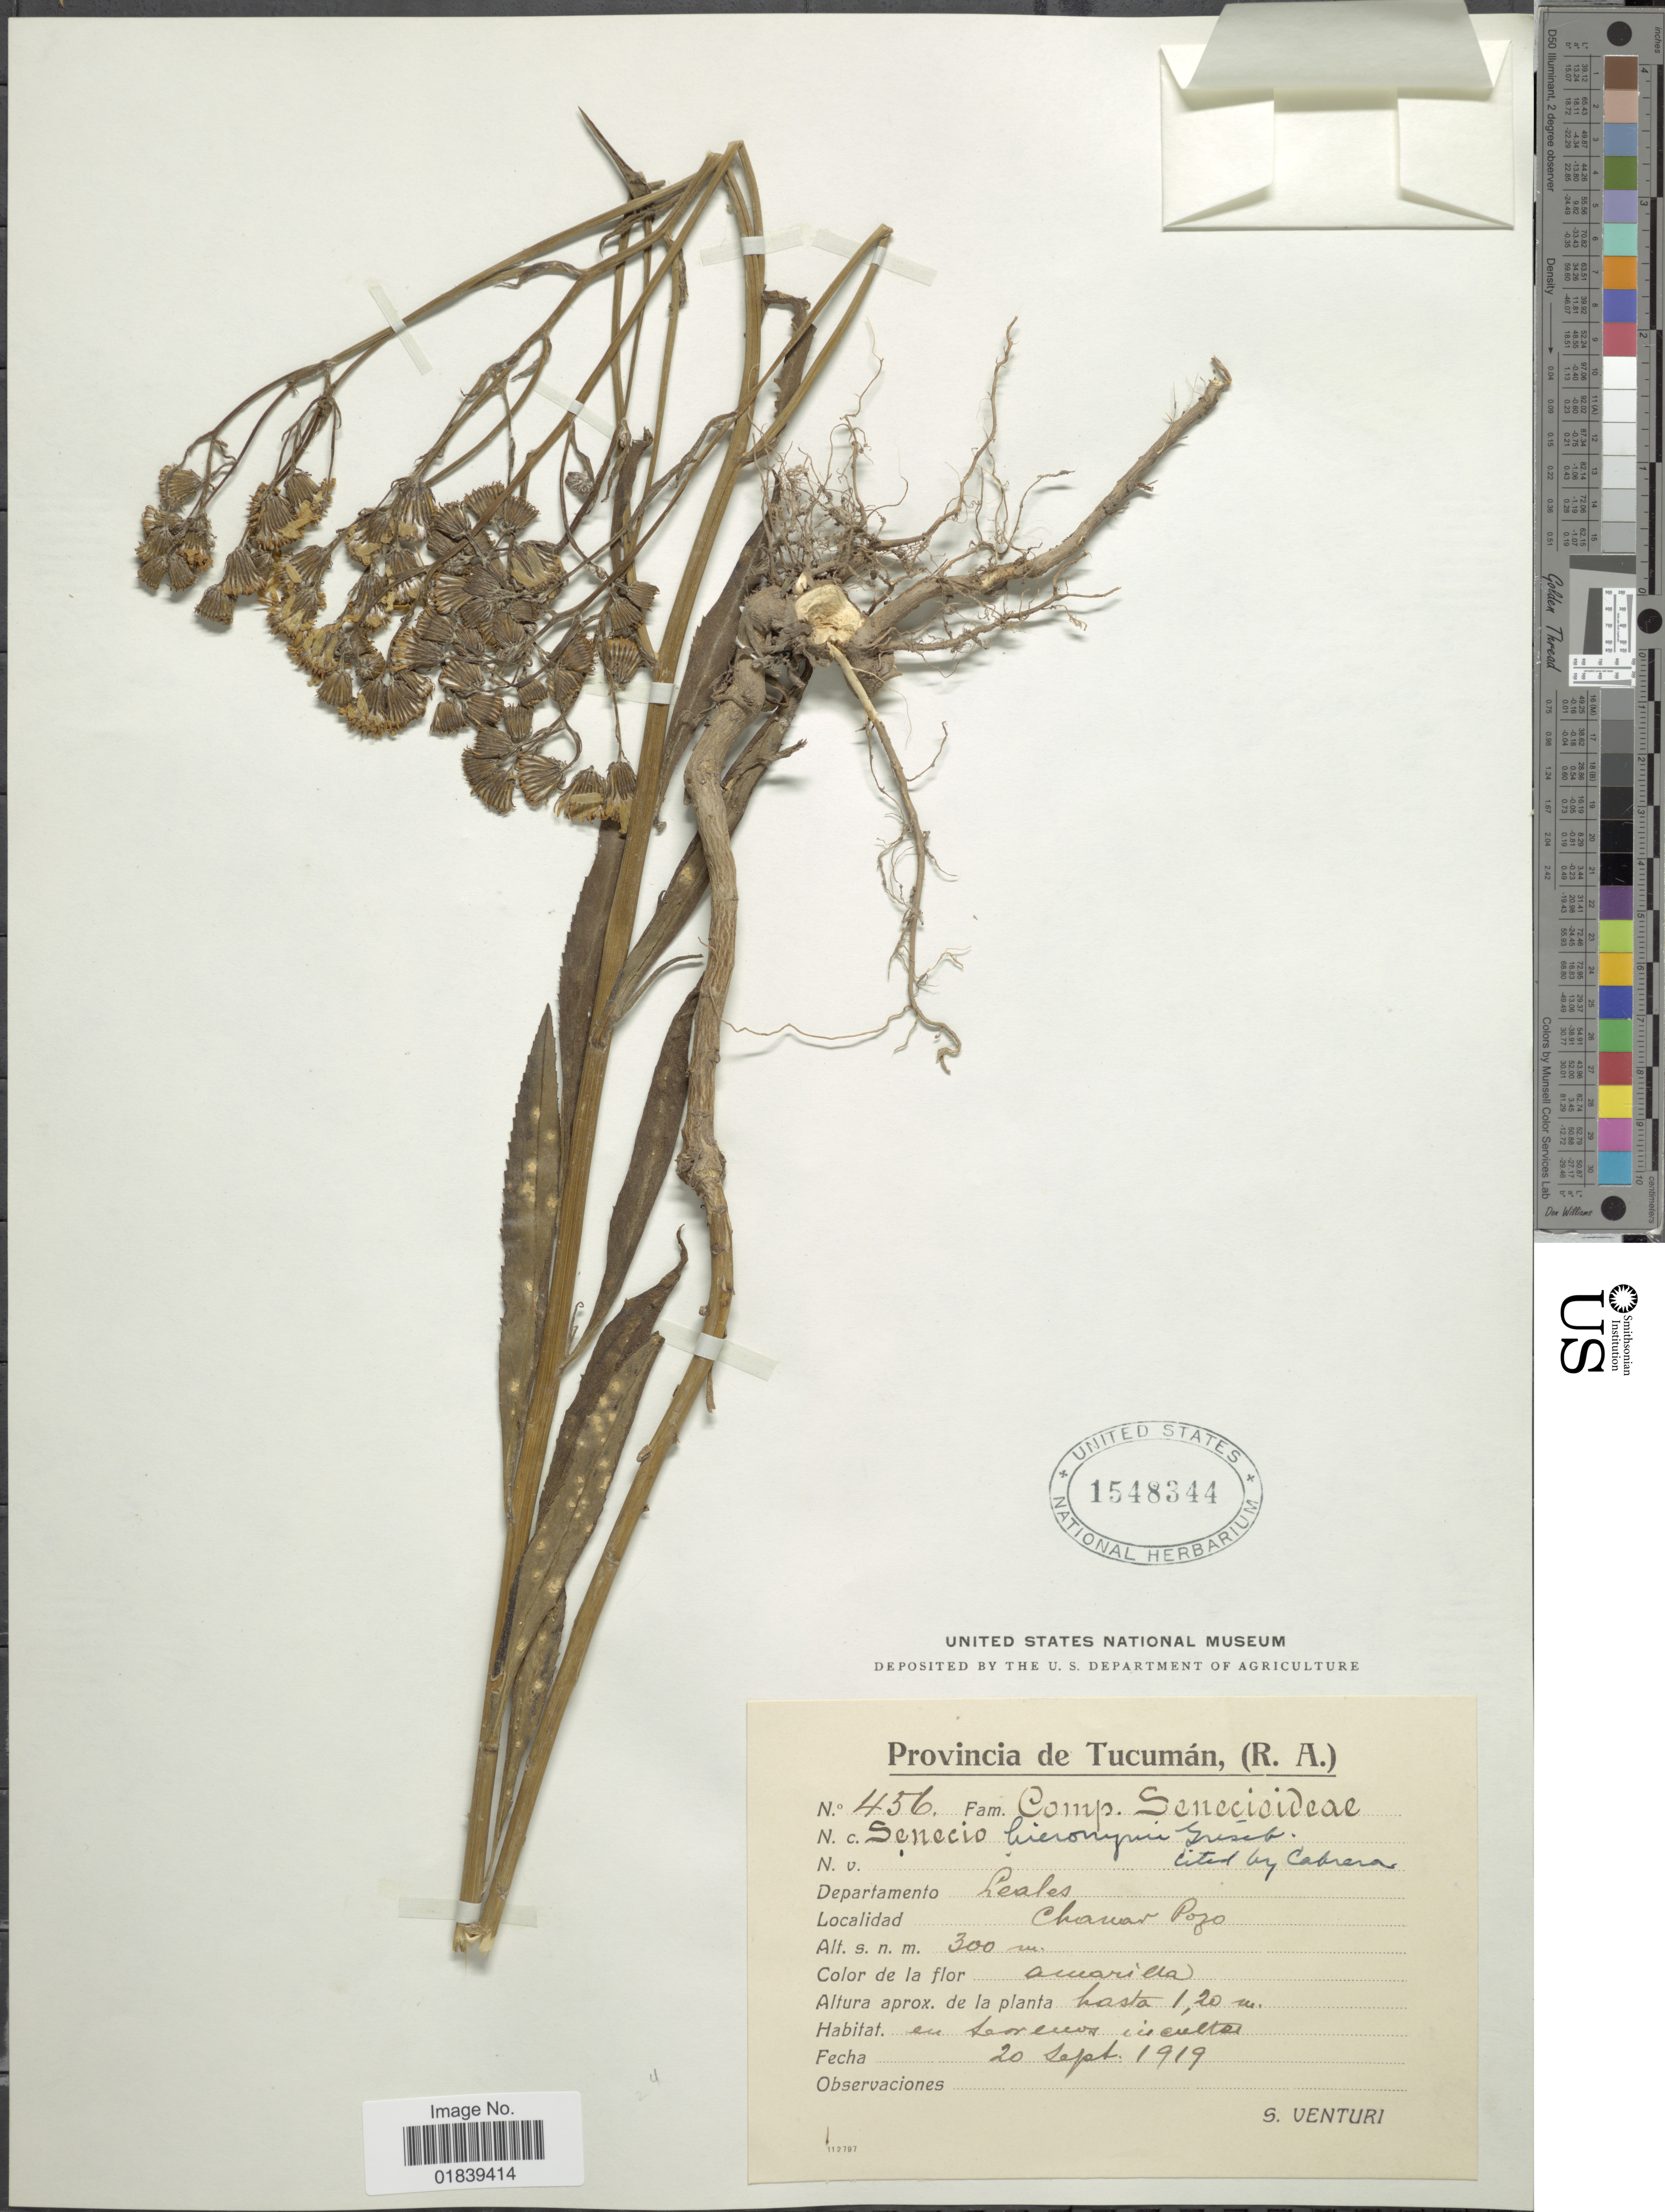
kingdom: Plantae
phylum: Tracheophyta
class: Magnoliopsida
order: Asterales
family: Asteraceae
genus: Senecio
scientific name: Senecio hieronymi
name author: Griseb.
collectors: S. Venturi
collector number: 456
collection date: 1919-09-20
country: Argentina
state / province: Tucumán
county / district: Leales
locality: Chañar Pozo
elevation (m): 300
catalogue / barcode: US 1548344